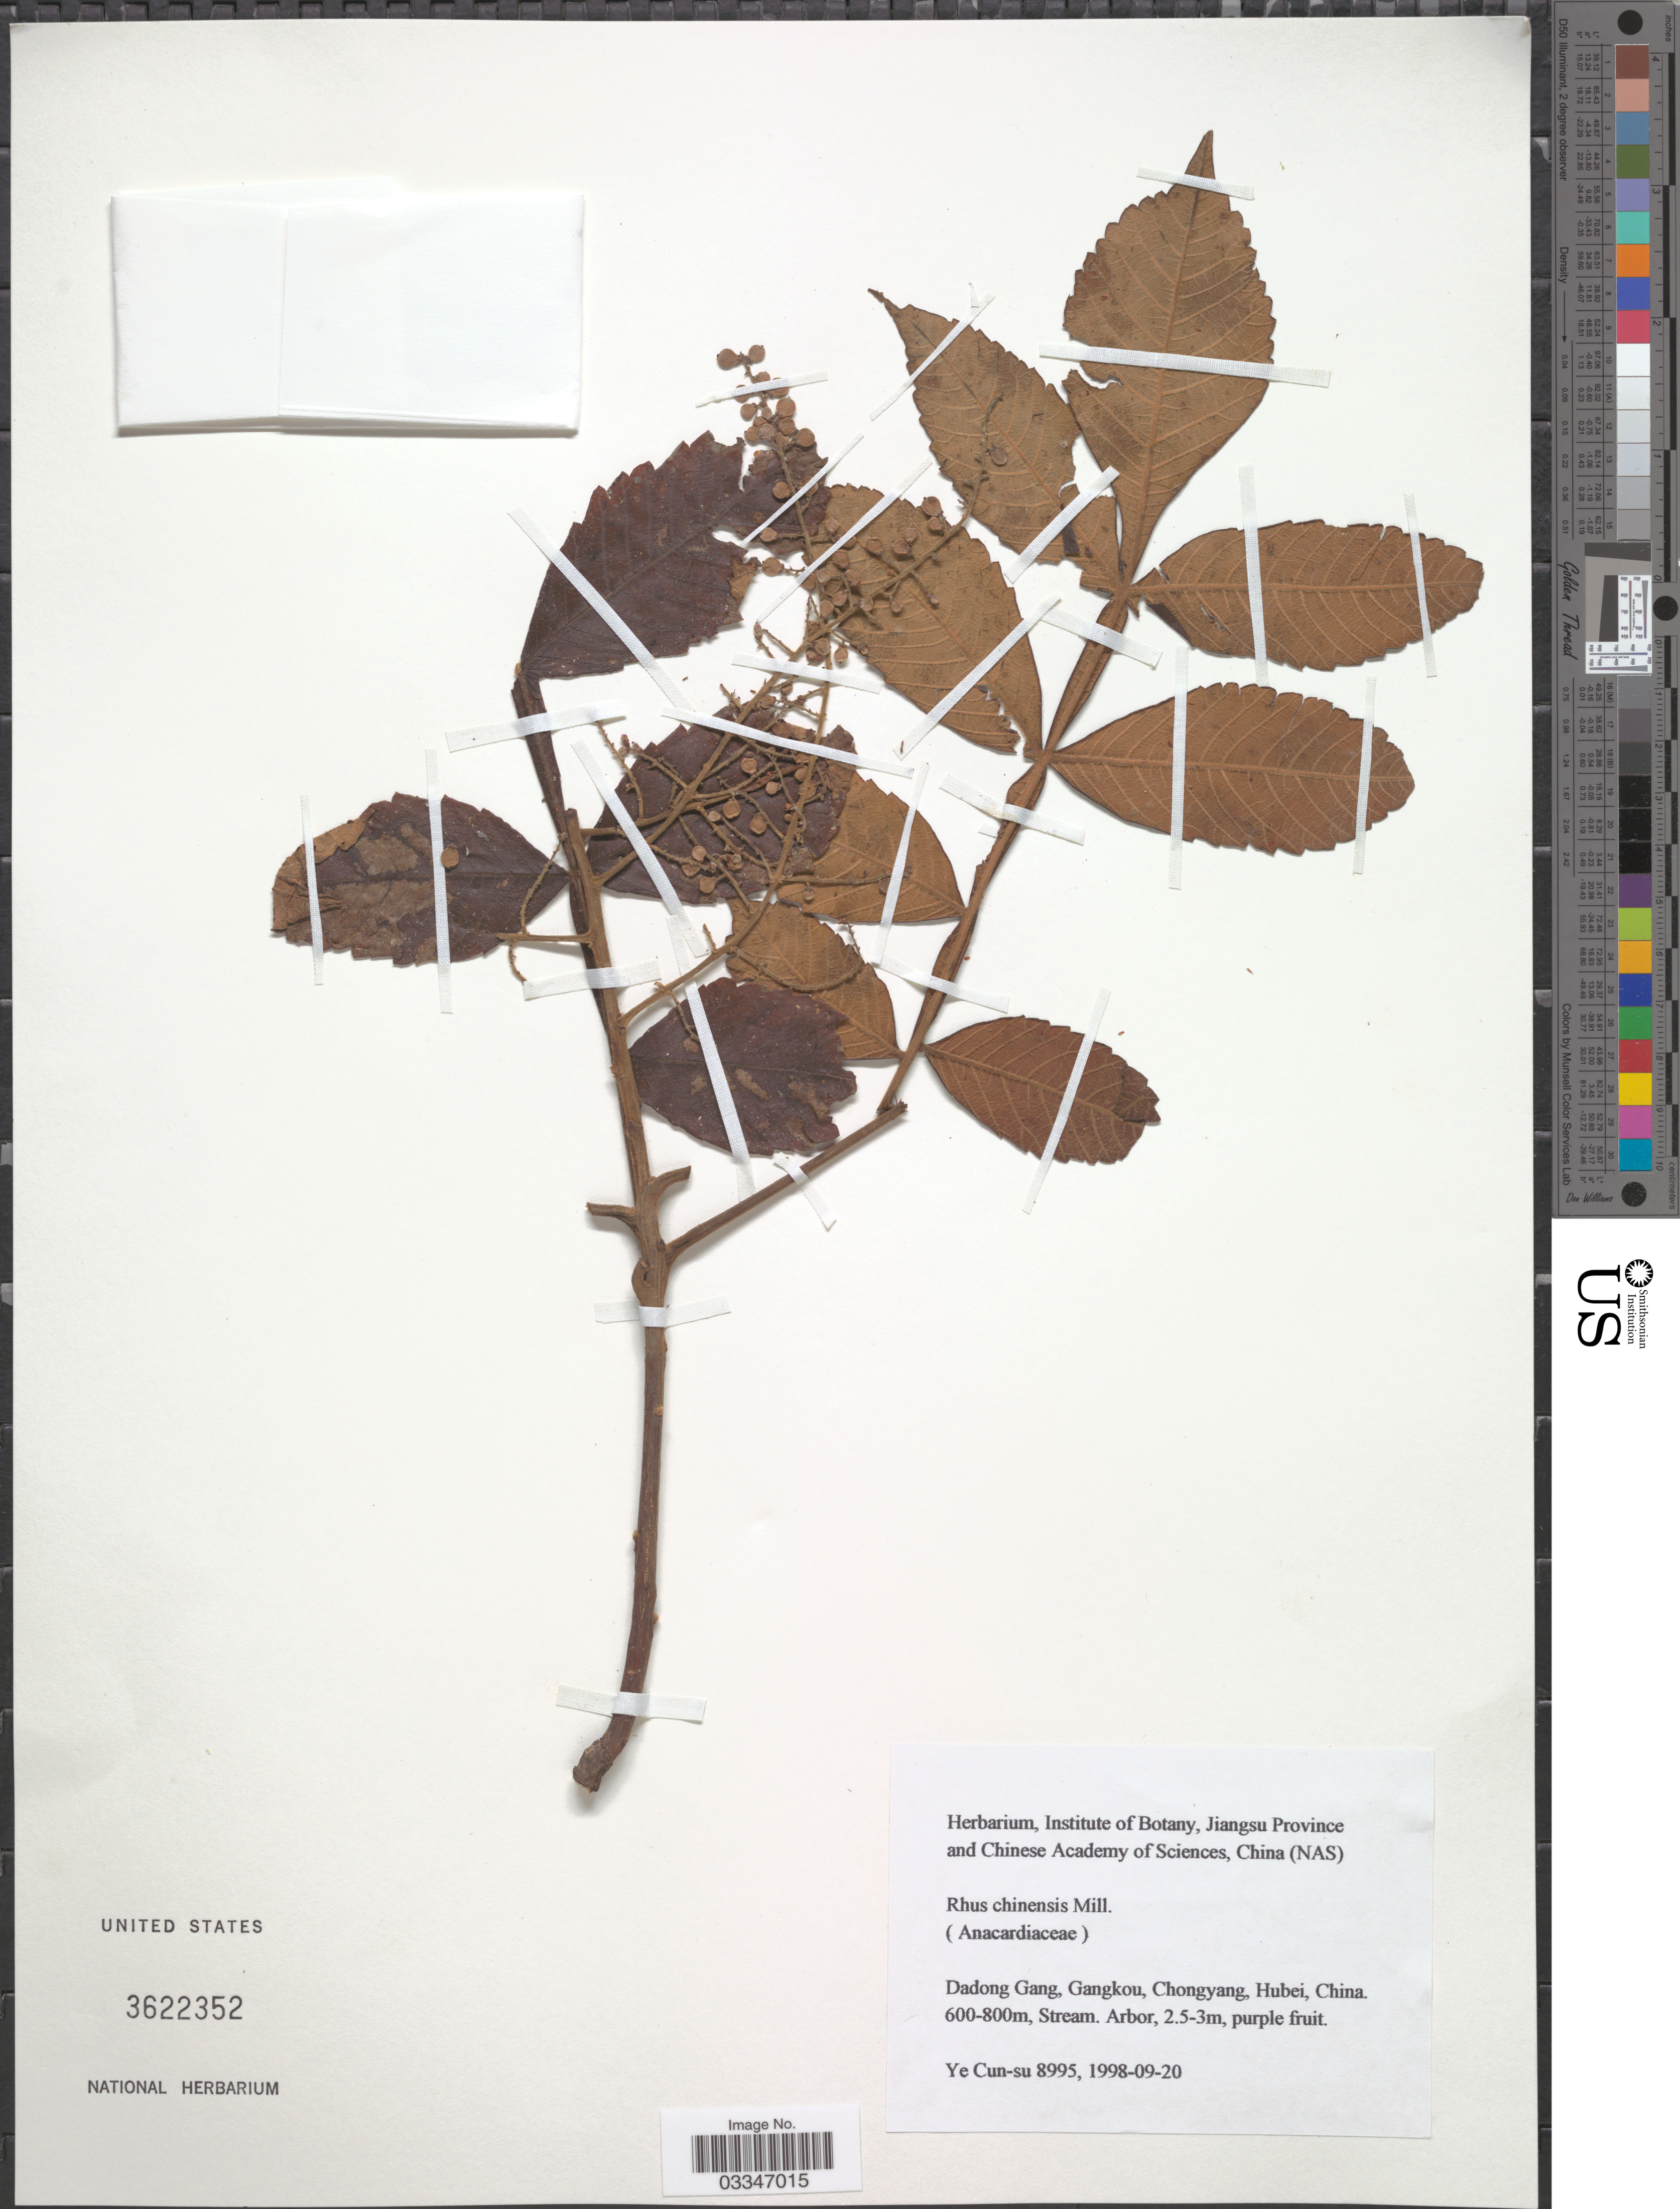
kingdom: Plantae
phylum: Tracheophyta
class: Magnoliopsida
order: Sapindales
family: Anacardiaceae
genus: Rhus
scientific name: Rhus chinensis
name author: Mill.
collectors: Ye Cun-su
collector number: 8995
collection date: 1998-09-20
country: China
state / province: Hubei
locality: Dadong Gang, Gangkou, Chongyang, Hubei.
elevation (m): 600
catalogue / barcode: US 3622352